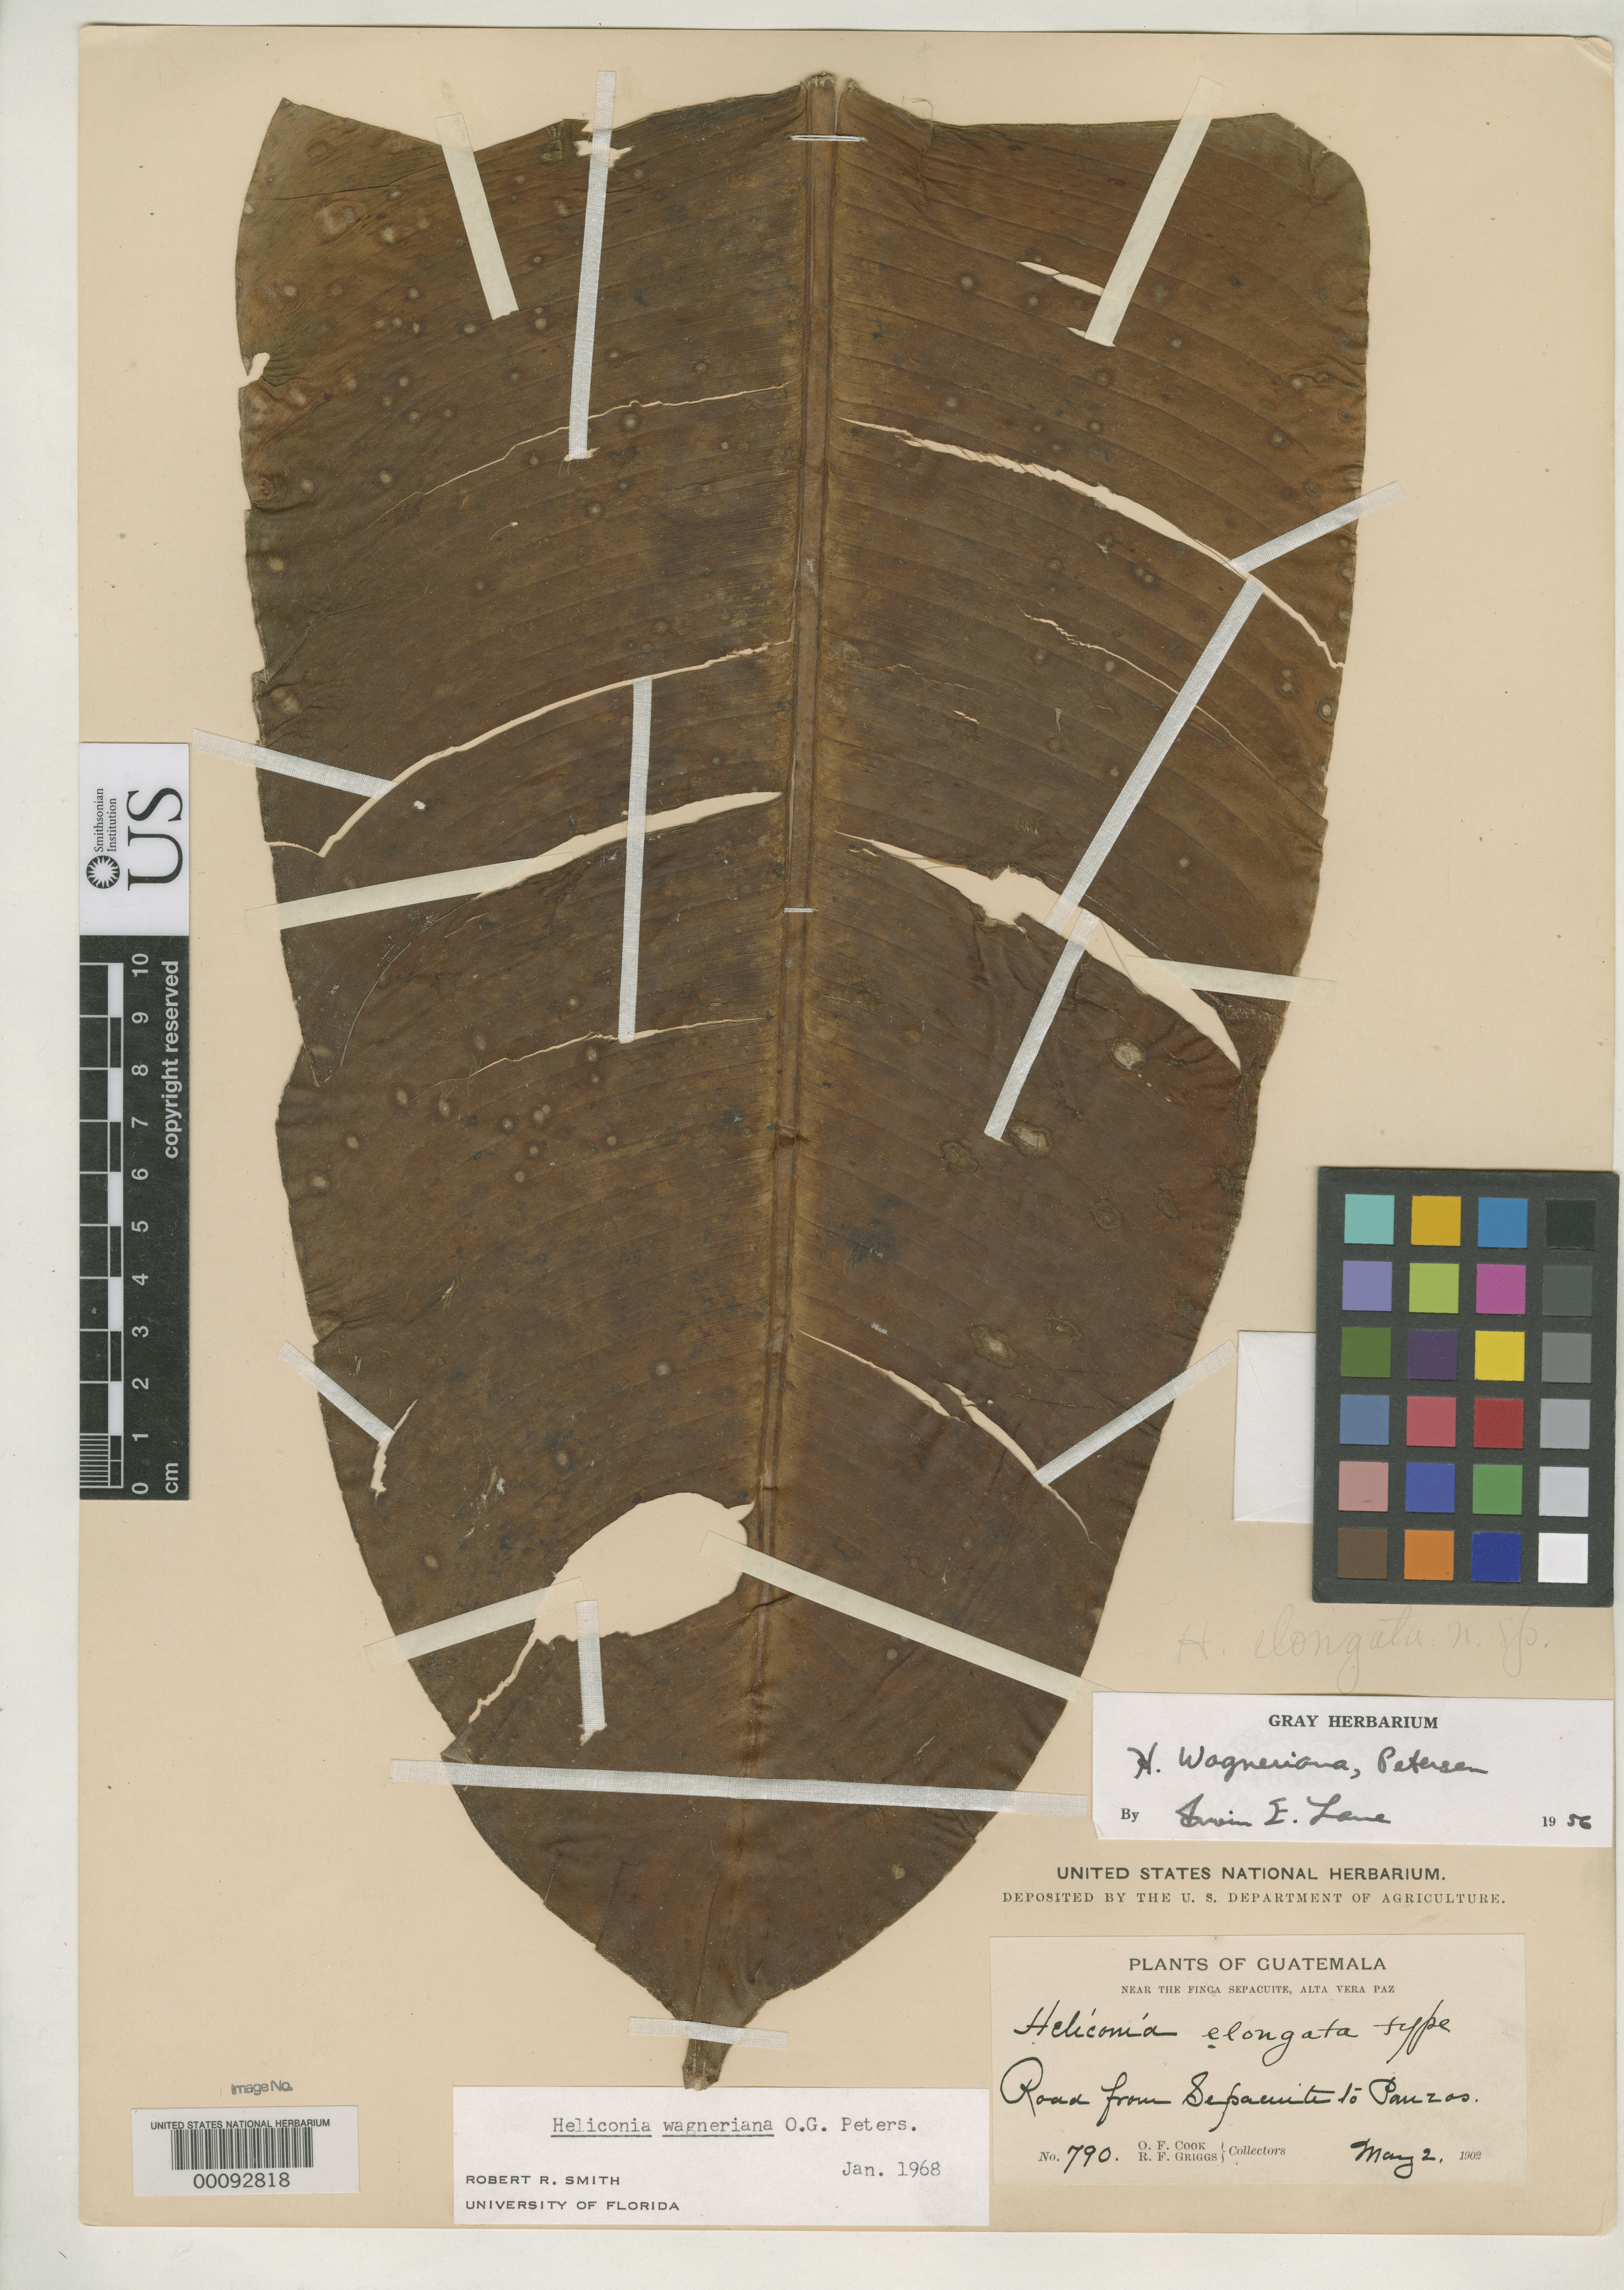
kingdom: Plantae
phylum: Tracheophyta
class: Liliopsida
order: Zingiberales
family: Heliconiaceae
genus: Heliconia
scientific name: Heliconia elongata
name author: R.F. Griggs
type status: Syntype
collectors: O. F. Cook & R. F. Griggs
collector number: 790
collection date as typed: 02 May 1902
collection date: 1902-05-02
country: Guatemala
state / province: Alta Verapaz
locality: Road from Sepacuite Topolochic.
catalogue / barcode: US 408512